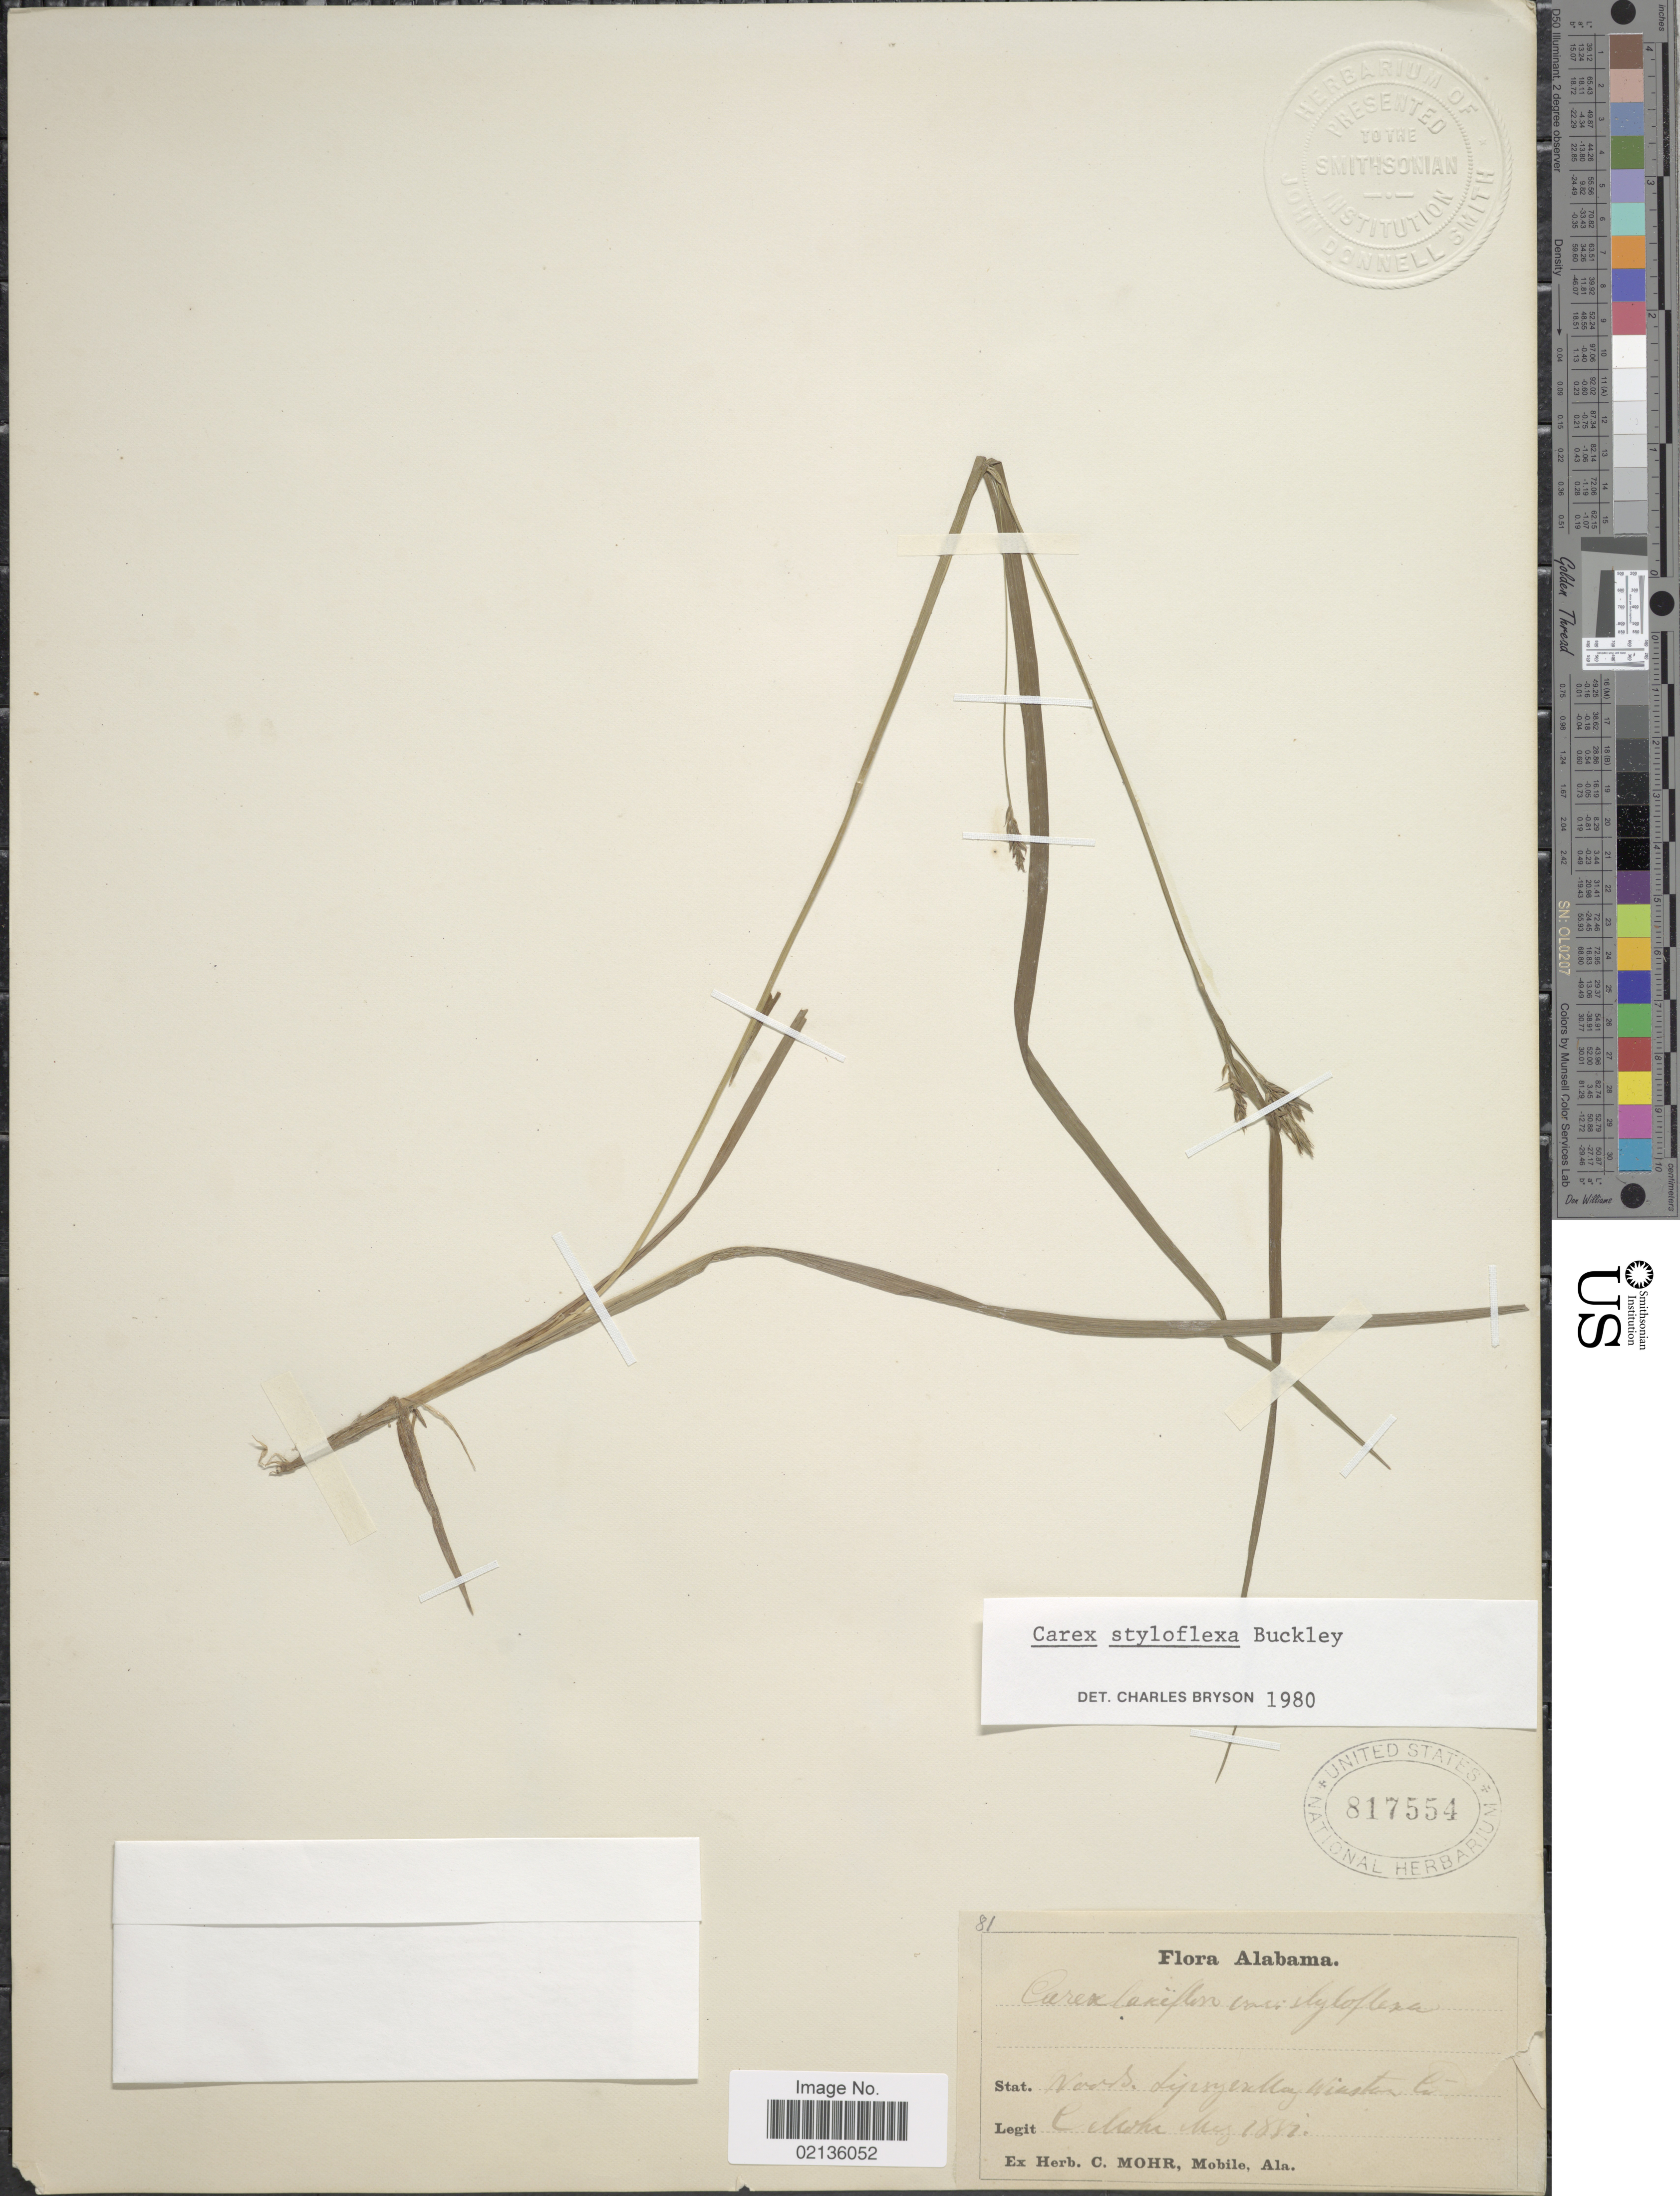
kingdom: Plantae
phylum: Tracheophyta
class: Liliopsida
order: Poales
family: Cyperaceae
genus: Carex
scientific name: Carex styloflexa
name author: Buckley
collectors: C. T. Mohr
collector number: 81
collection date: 1882-05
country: United States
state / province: Alabama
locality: Woods, Lipsyvalley Winston Co.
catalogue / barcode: US 817554